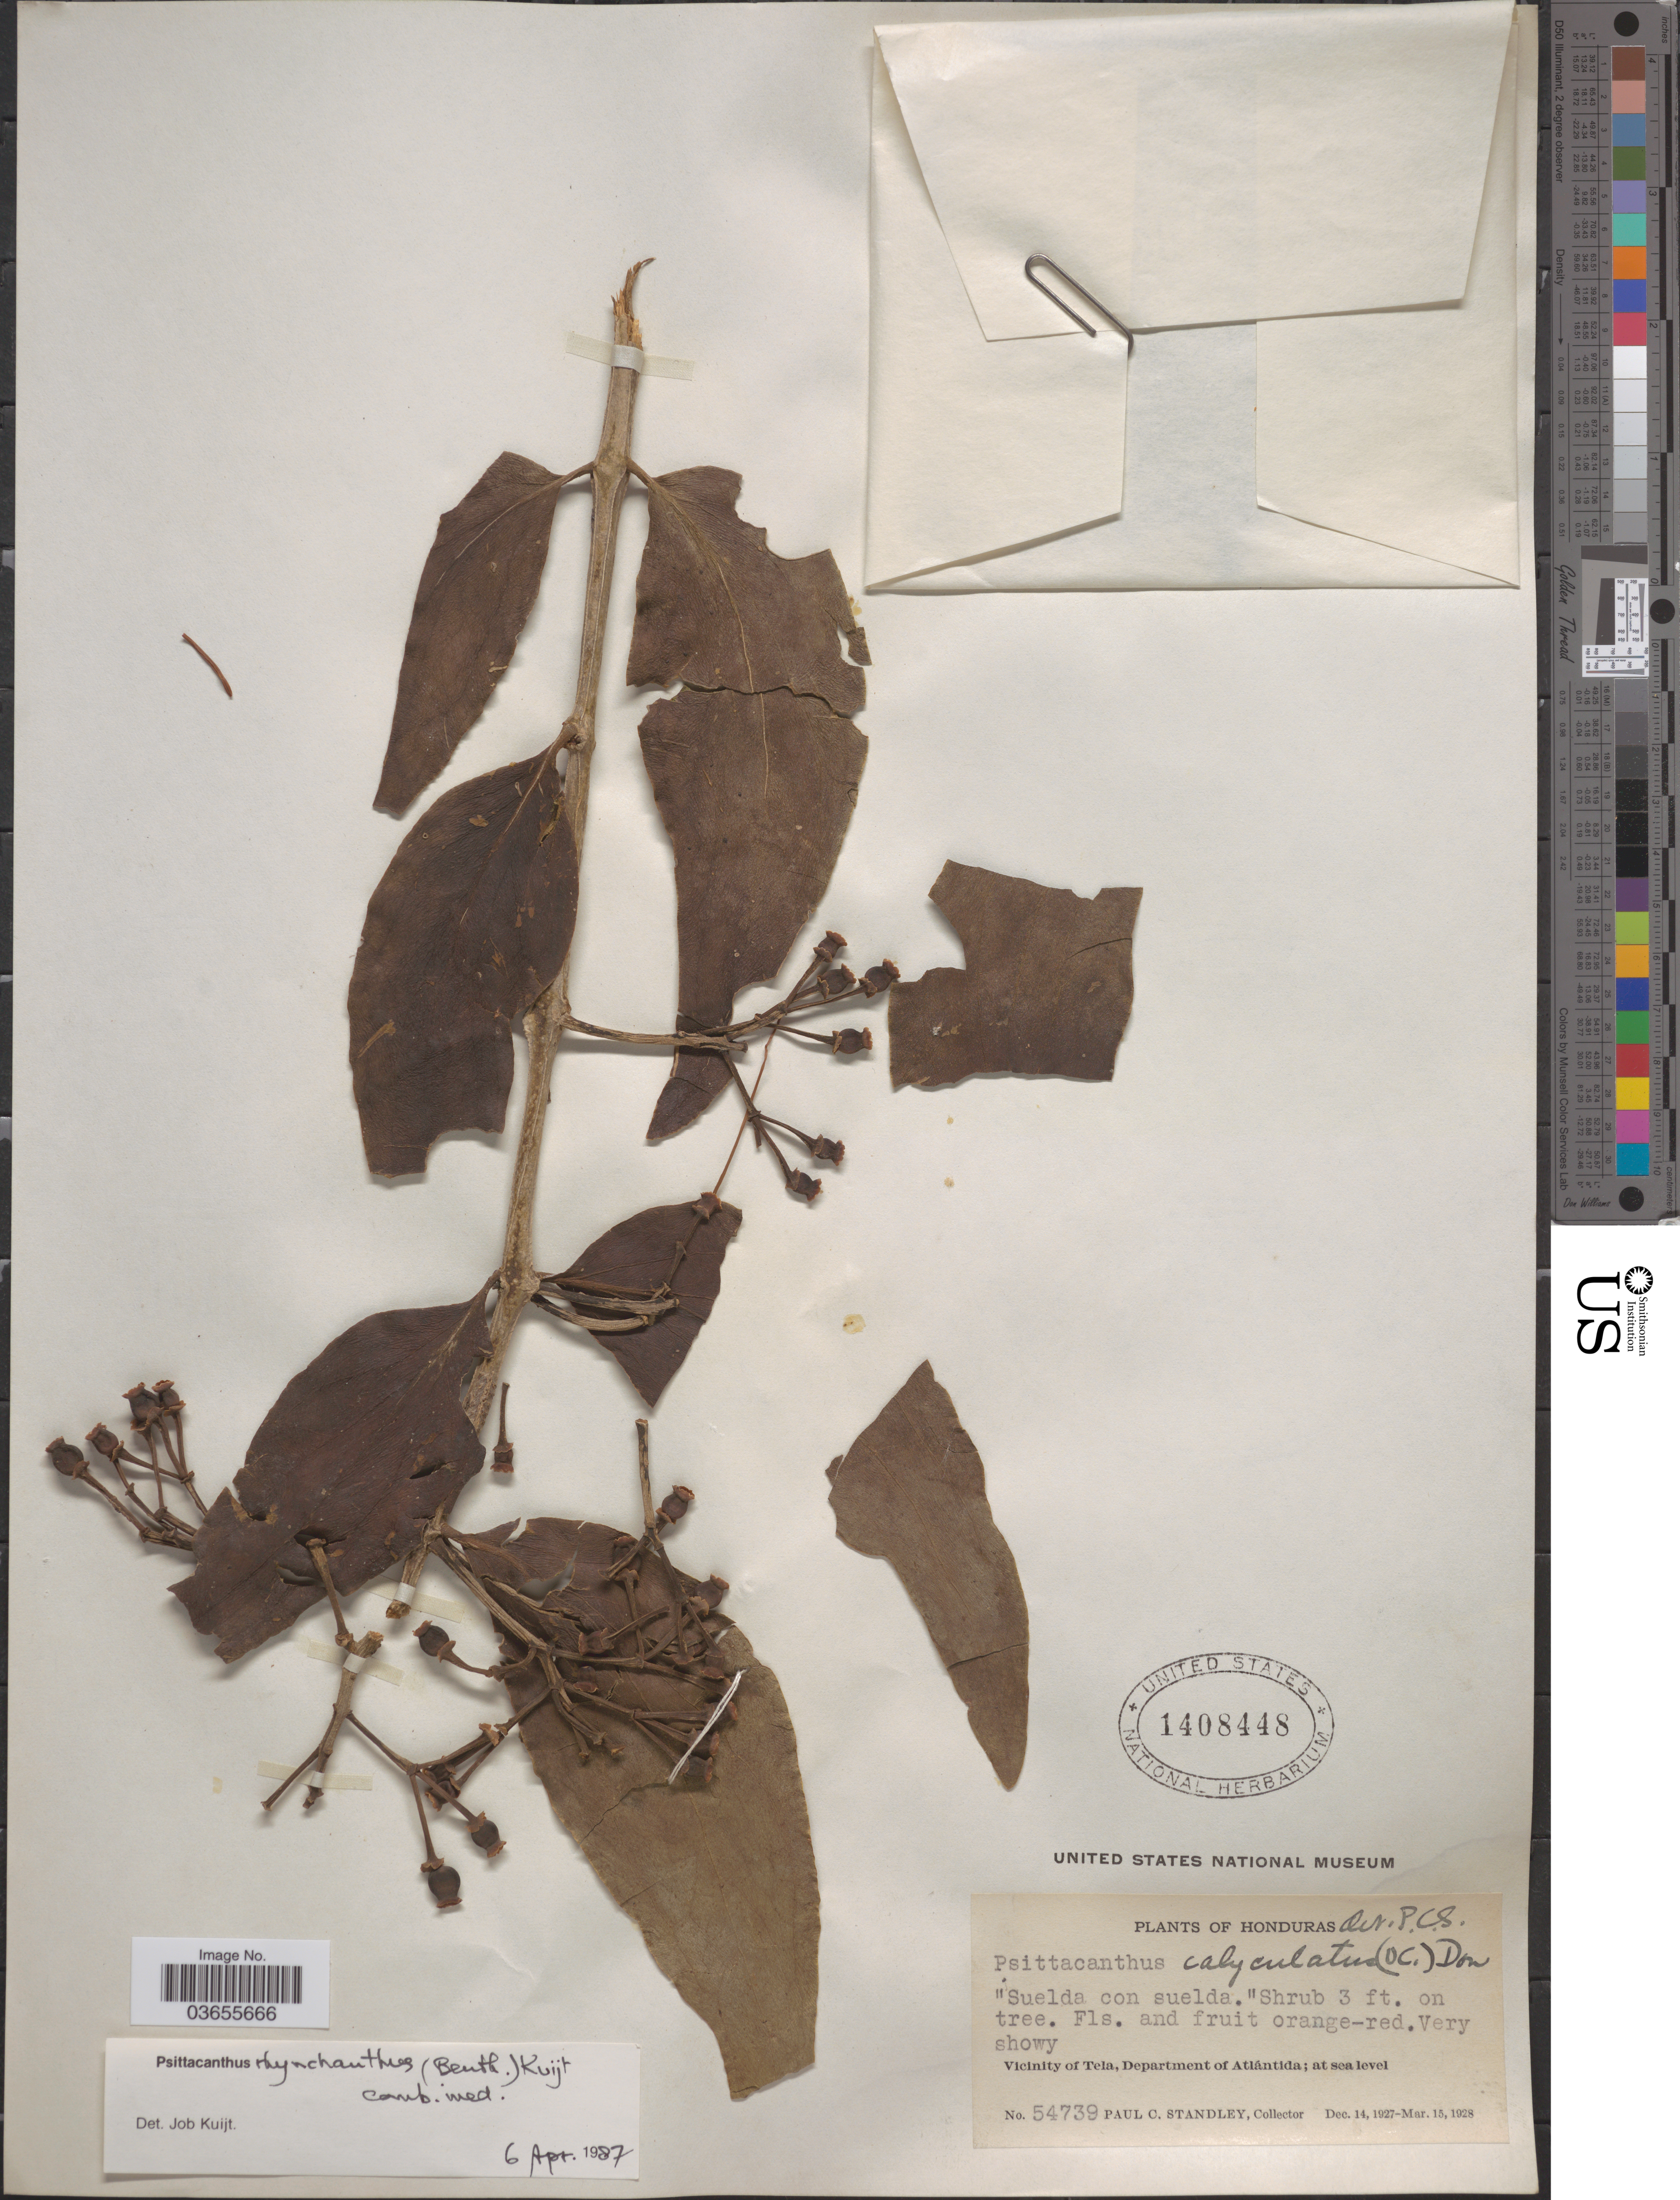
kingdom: Plantae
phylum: Tracheophyta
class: Magnoliopsida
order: Santalales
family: Loranthaceae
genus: Psittacanthus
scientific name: Psittacanthus rhynchanthus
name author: (Benth.) Kuijt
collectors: P. C. Standley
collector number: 54739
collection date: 1927-12-14/1928-03-15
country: Honduras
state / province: Atlántida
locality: Vicinity of Tela, Department of Atlántida.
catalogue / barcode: US 1408448